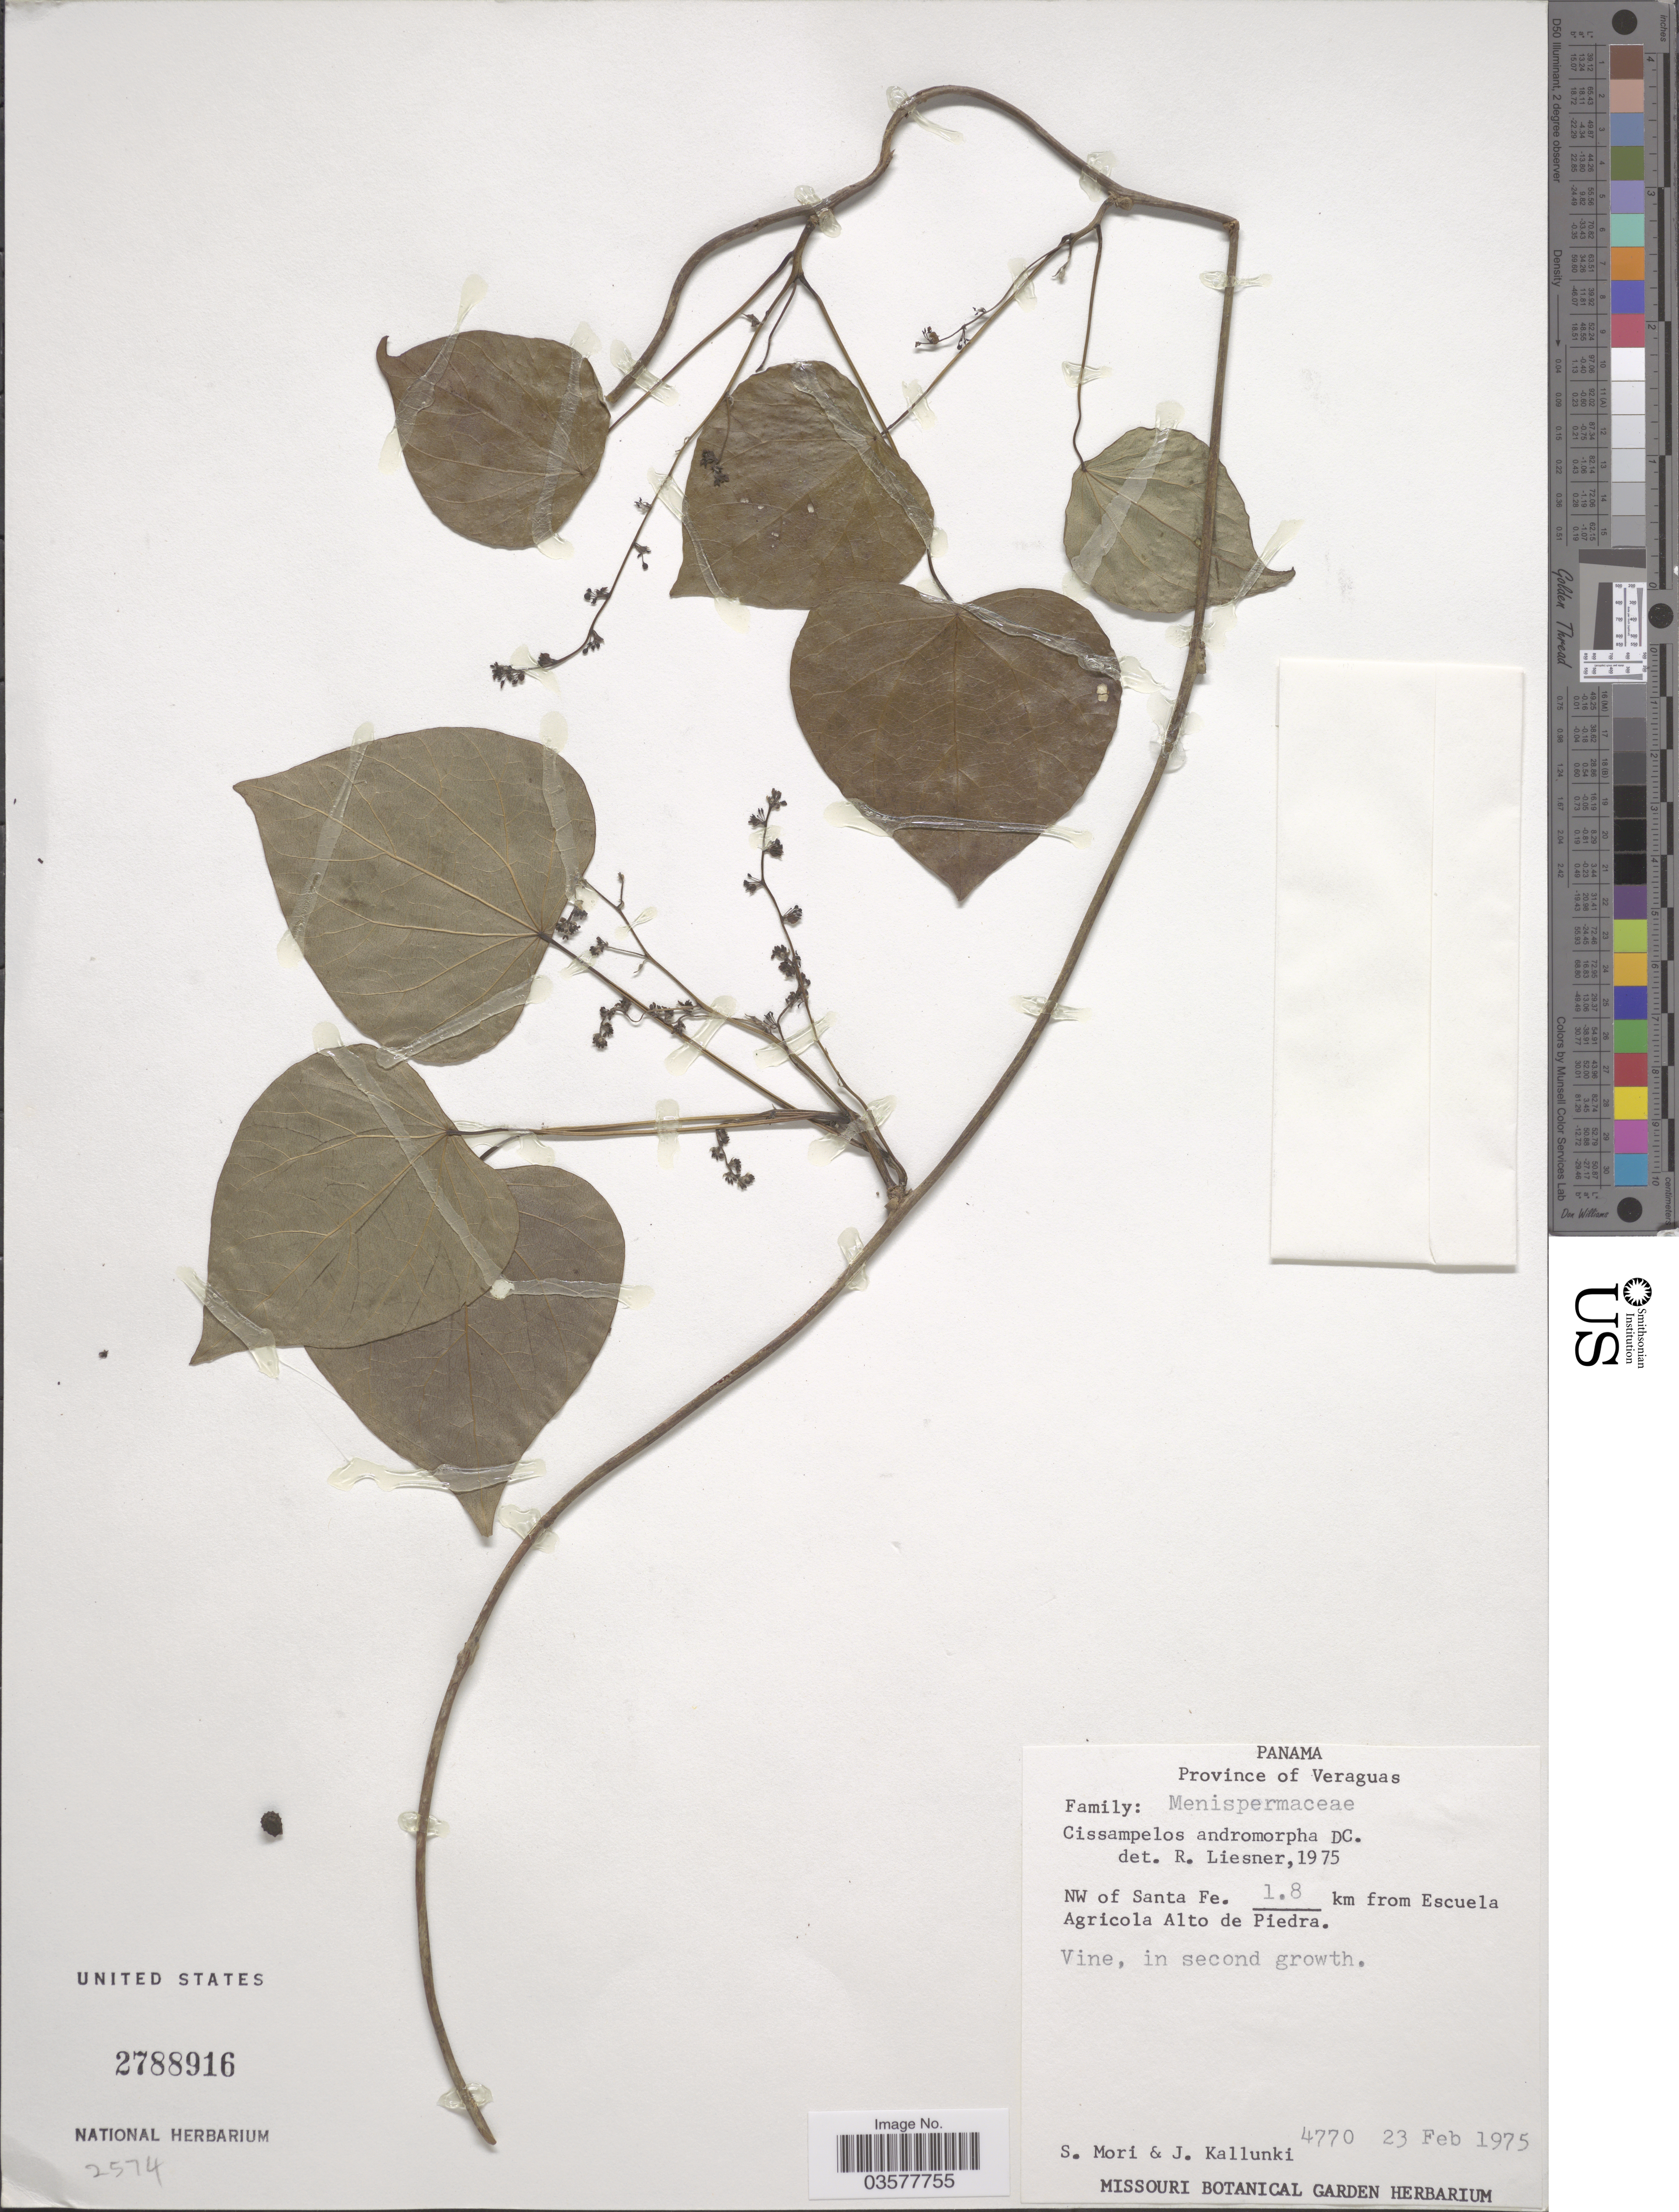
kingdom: Plantae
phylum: Tracheophyta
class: Magnoliopsida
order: Ranunculales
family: Menispermaceae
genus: Cissampelos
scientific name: Cissampelos andromorpha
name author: DC.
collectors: S. Mori & J. Kallunki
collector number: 4770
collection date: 1975-02-23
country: Panama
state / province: Veraguas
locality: NW of Santa Fe. 1.8 km from Escuela Agricola Alto de Piedra.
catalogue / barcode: US 2788916